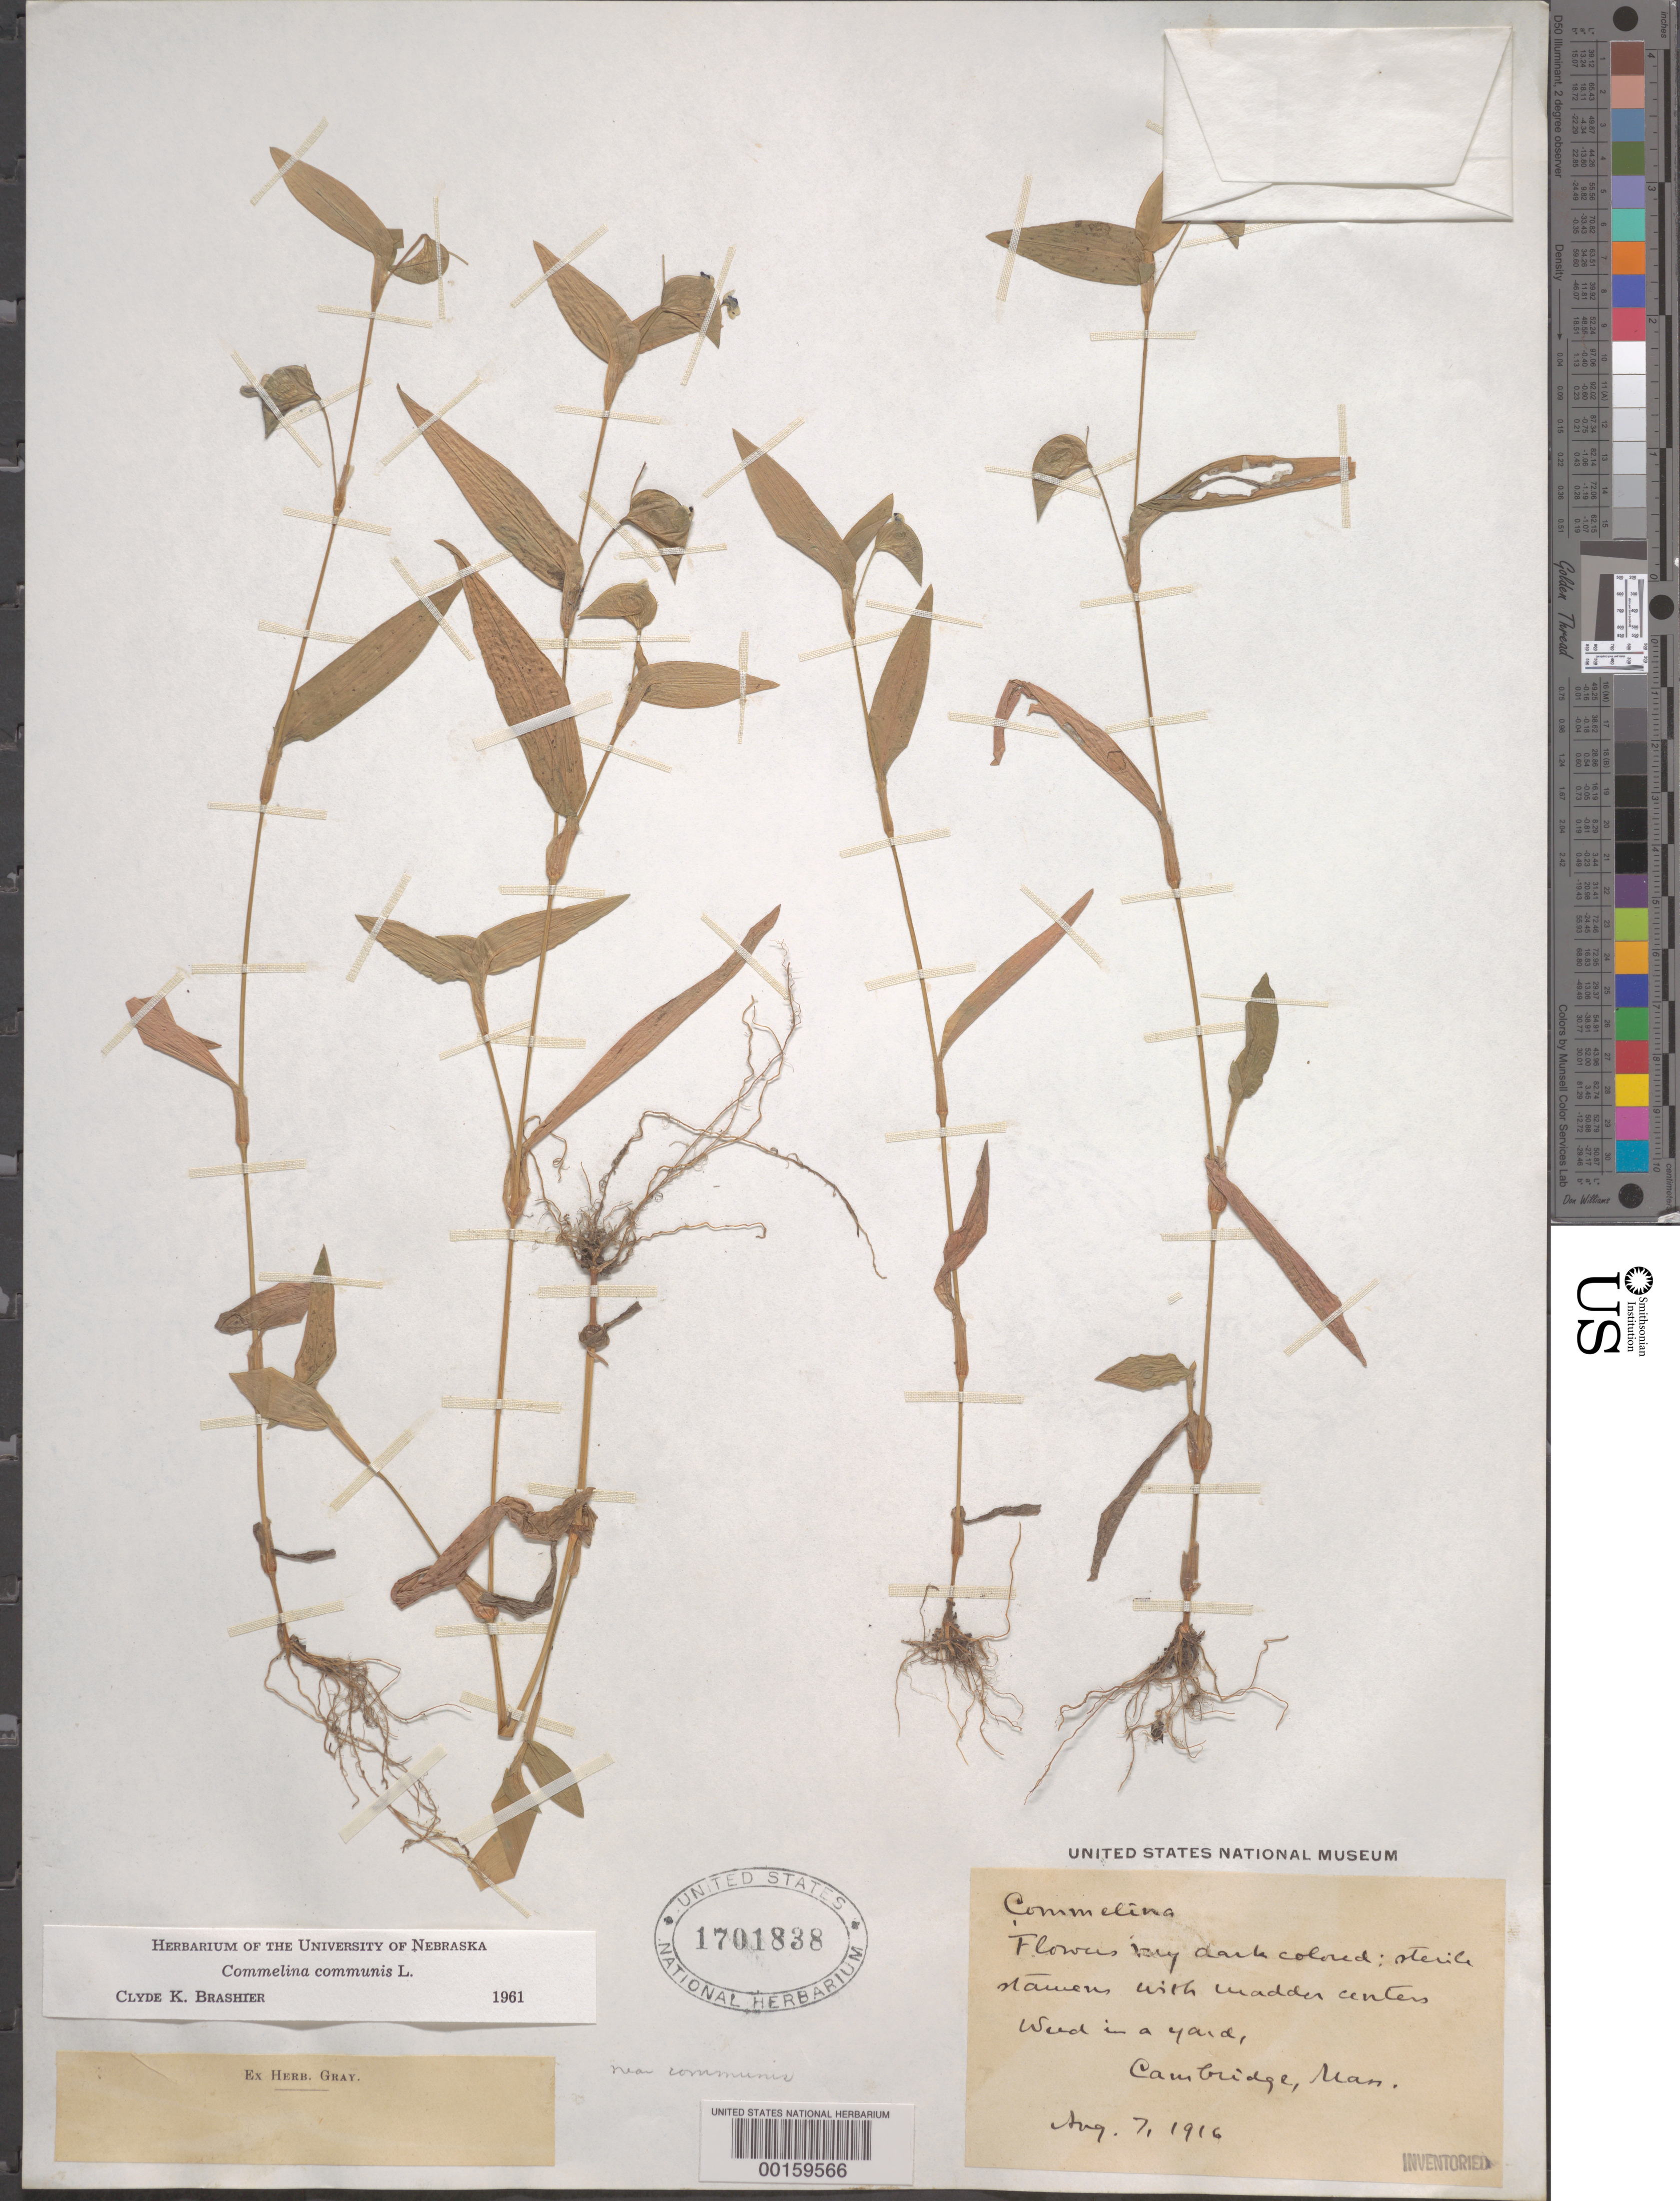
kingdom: Plantae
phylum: Tracheophyta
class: Liliopsida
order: Commelinales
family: Commelinaceae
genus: Commelina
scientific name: Commelina communis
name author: L.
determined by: Brashier, C. K.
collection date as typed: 07 Aug 1916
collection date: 1916-08-07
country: United States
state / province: Massachusetts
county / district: Middlesex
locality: Cambridge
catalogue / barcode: US 1701838